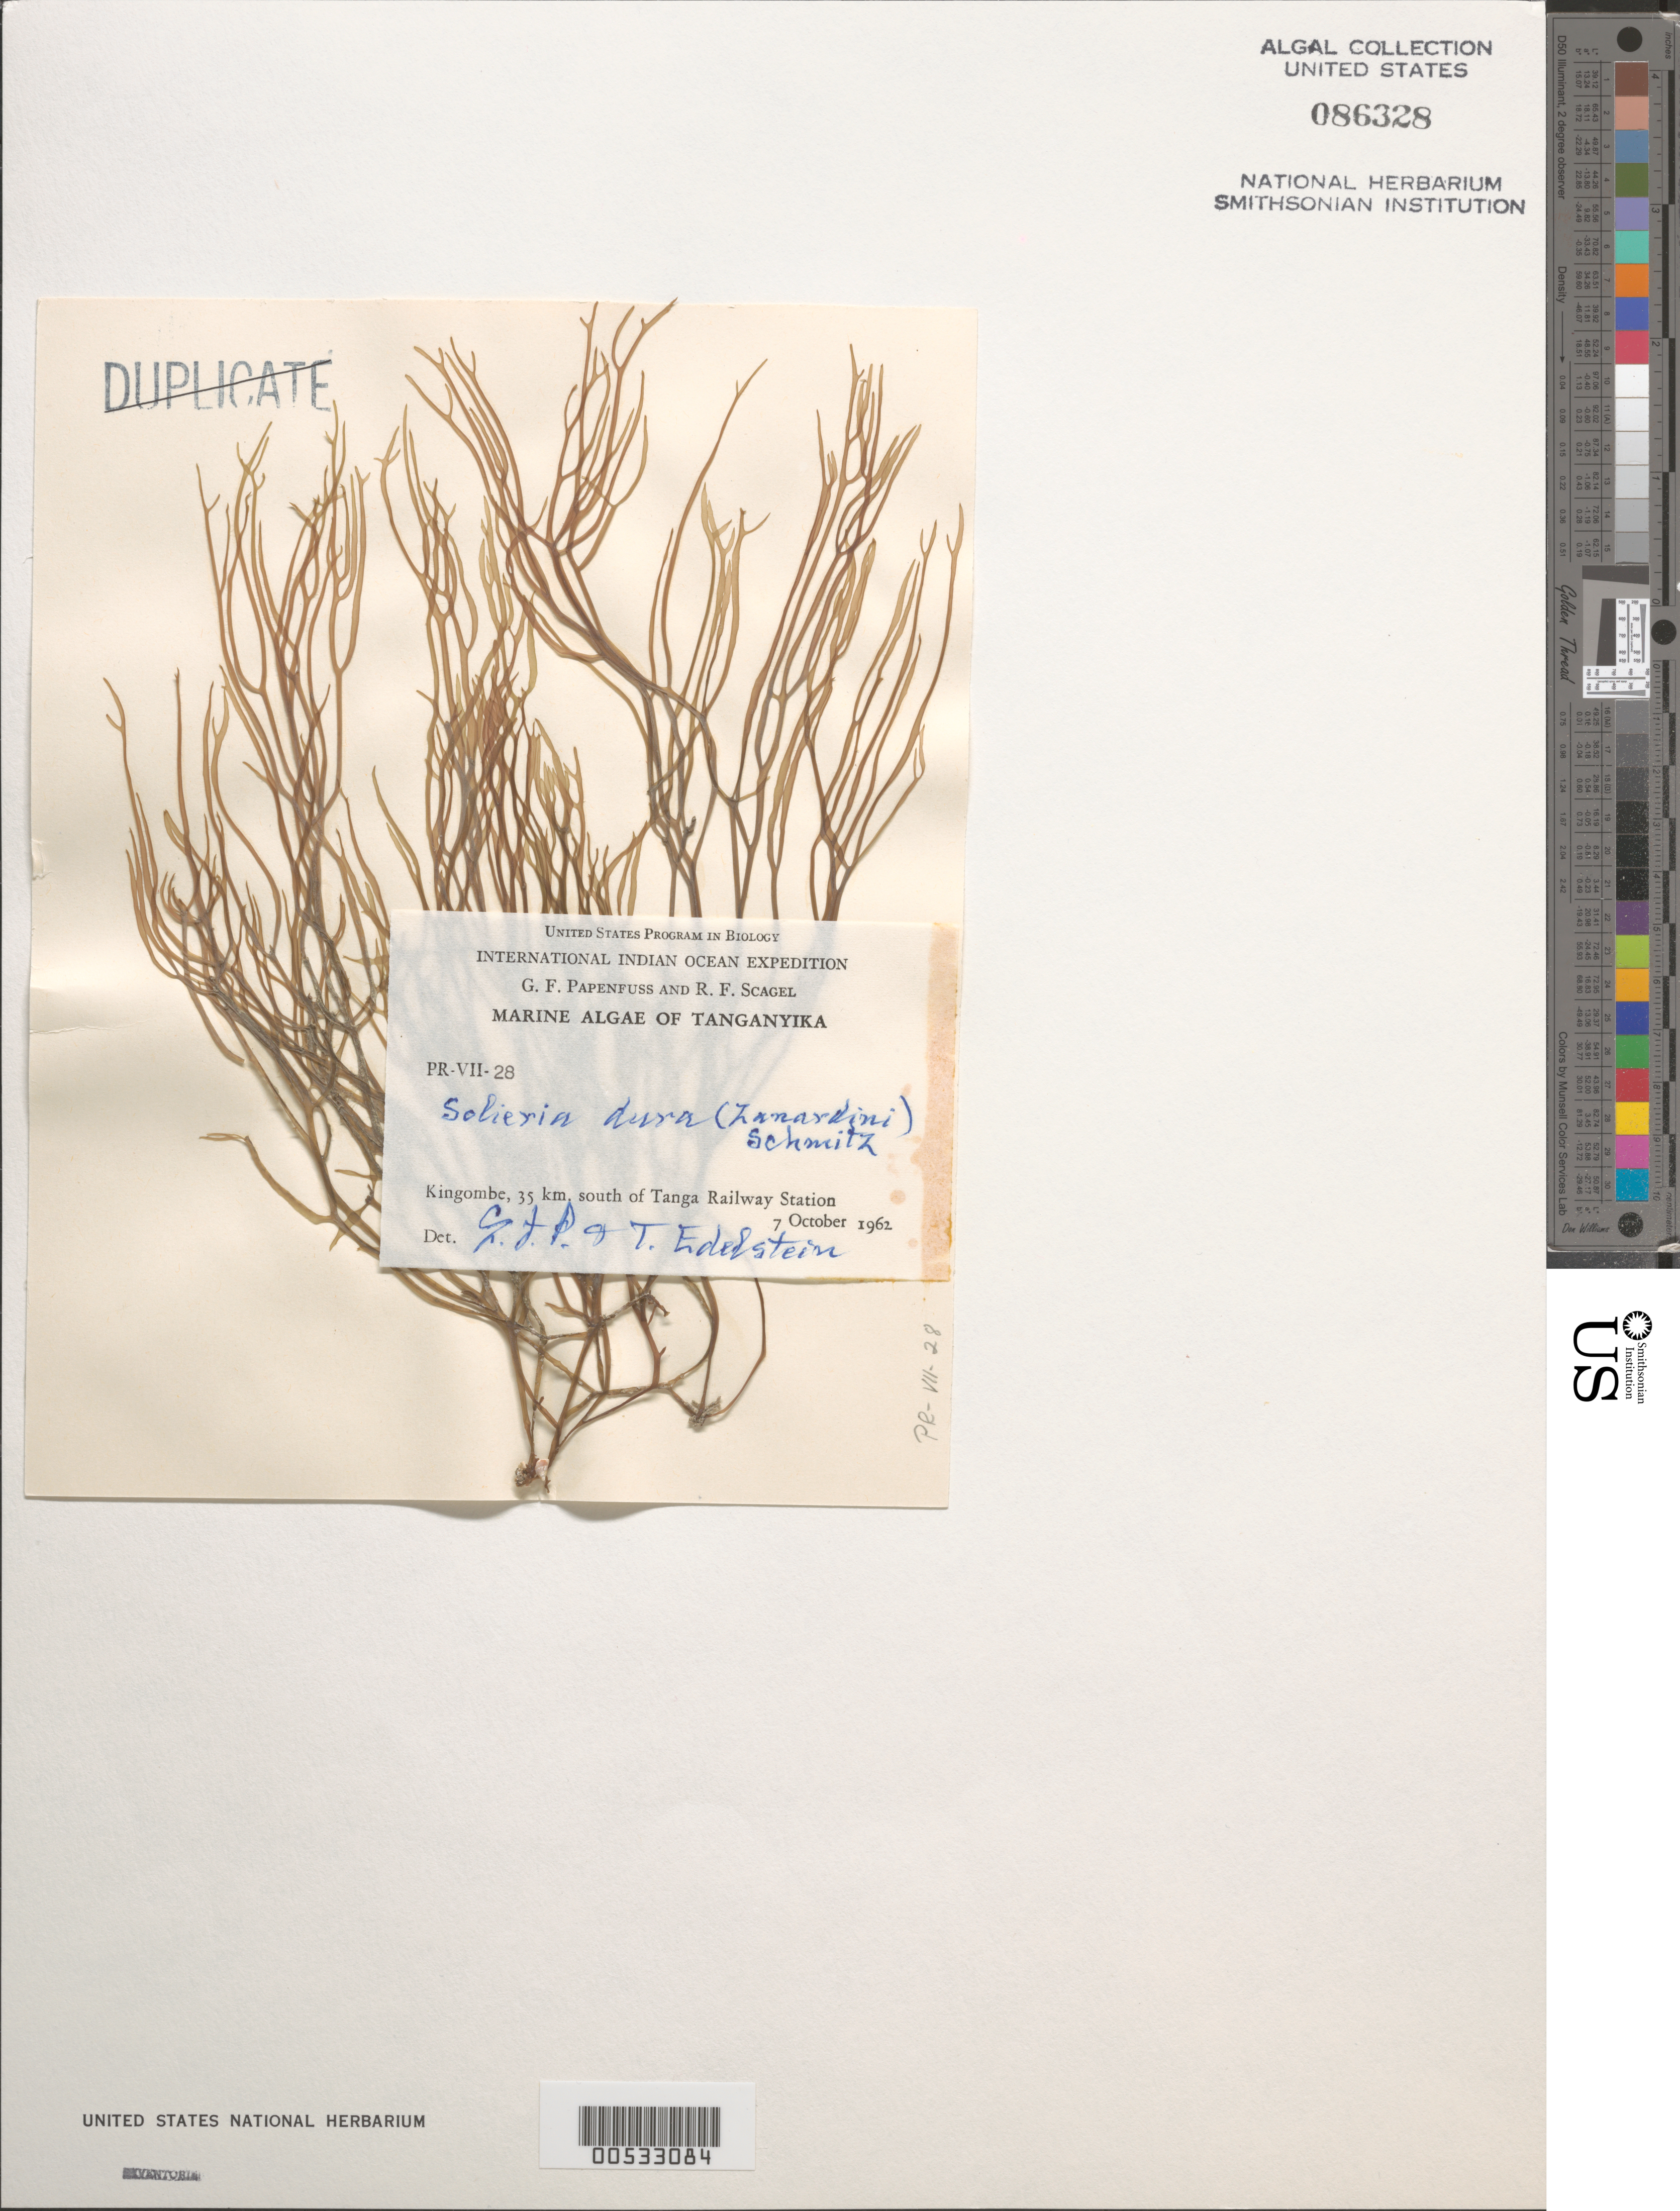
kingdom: Plantae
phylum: Rhodophyta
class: Florideophyceae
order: Gigartinales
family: Solieriaceae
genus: Solieria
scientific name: Solieria dura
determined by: Papenfuss, G. F.; Edelstein, T.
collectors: G. Papenfuss & R. F. Scagel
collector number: PR-VII-28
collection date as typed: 07 Oct 1962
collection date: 1962-10-07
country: Tanzania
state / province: Tanga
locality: Kingombe, 35 km south of tanga railway station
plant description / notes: International Indian Ocean Expedition, 1962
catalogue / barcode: US 86328